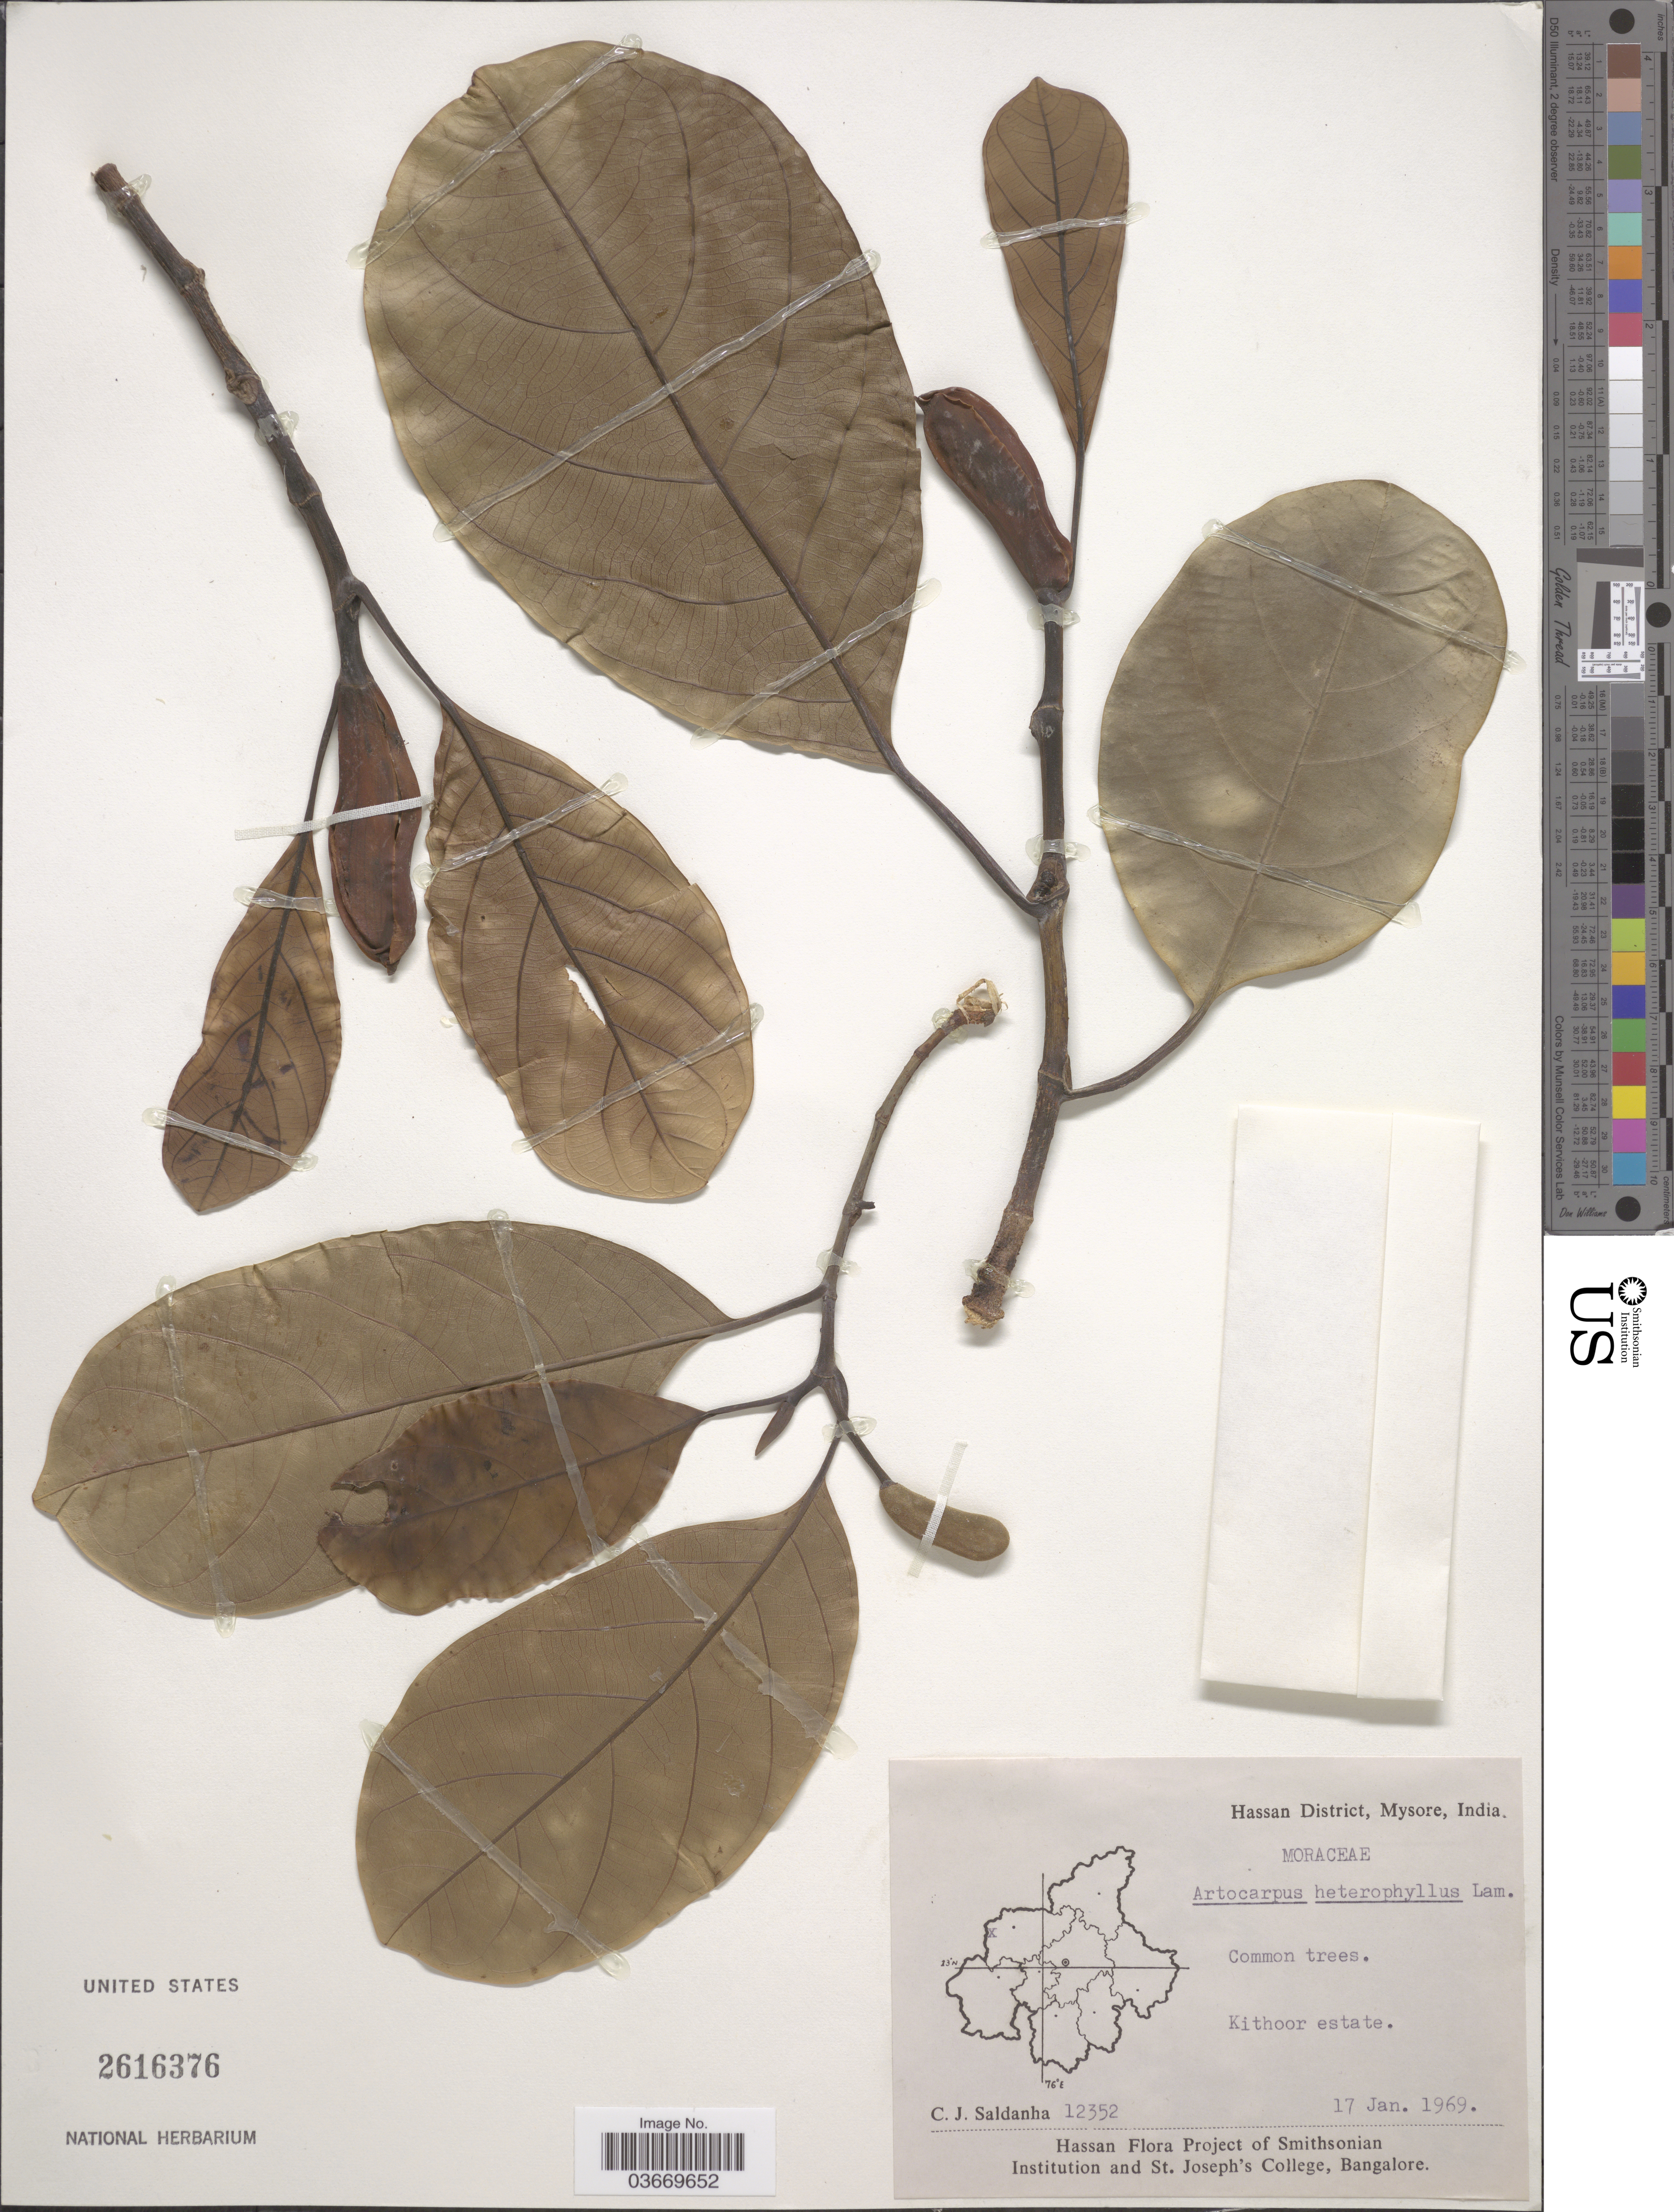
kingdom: Plantae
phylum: Tracheophyta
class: Magnoliopsida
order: Rosales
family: Moraceae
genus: Artocarpus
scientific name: Artocarpus heterophyllus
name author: Lam.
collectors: C. J. Saldanha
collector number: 12352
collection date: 1969-01-17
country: India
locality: Hassan District, Mysore, India. Kithoor estate.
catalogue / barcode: US 2616376